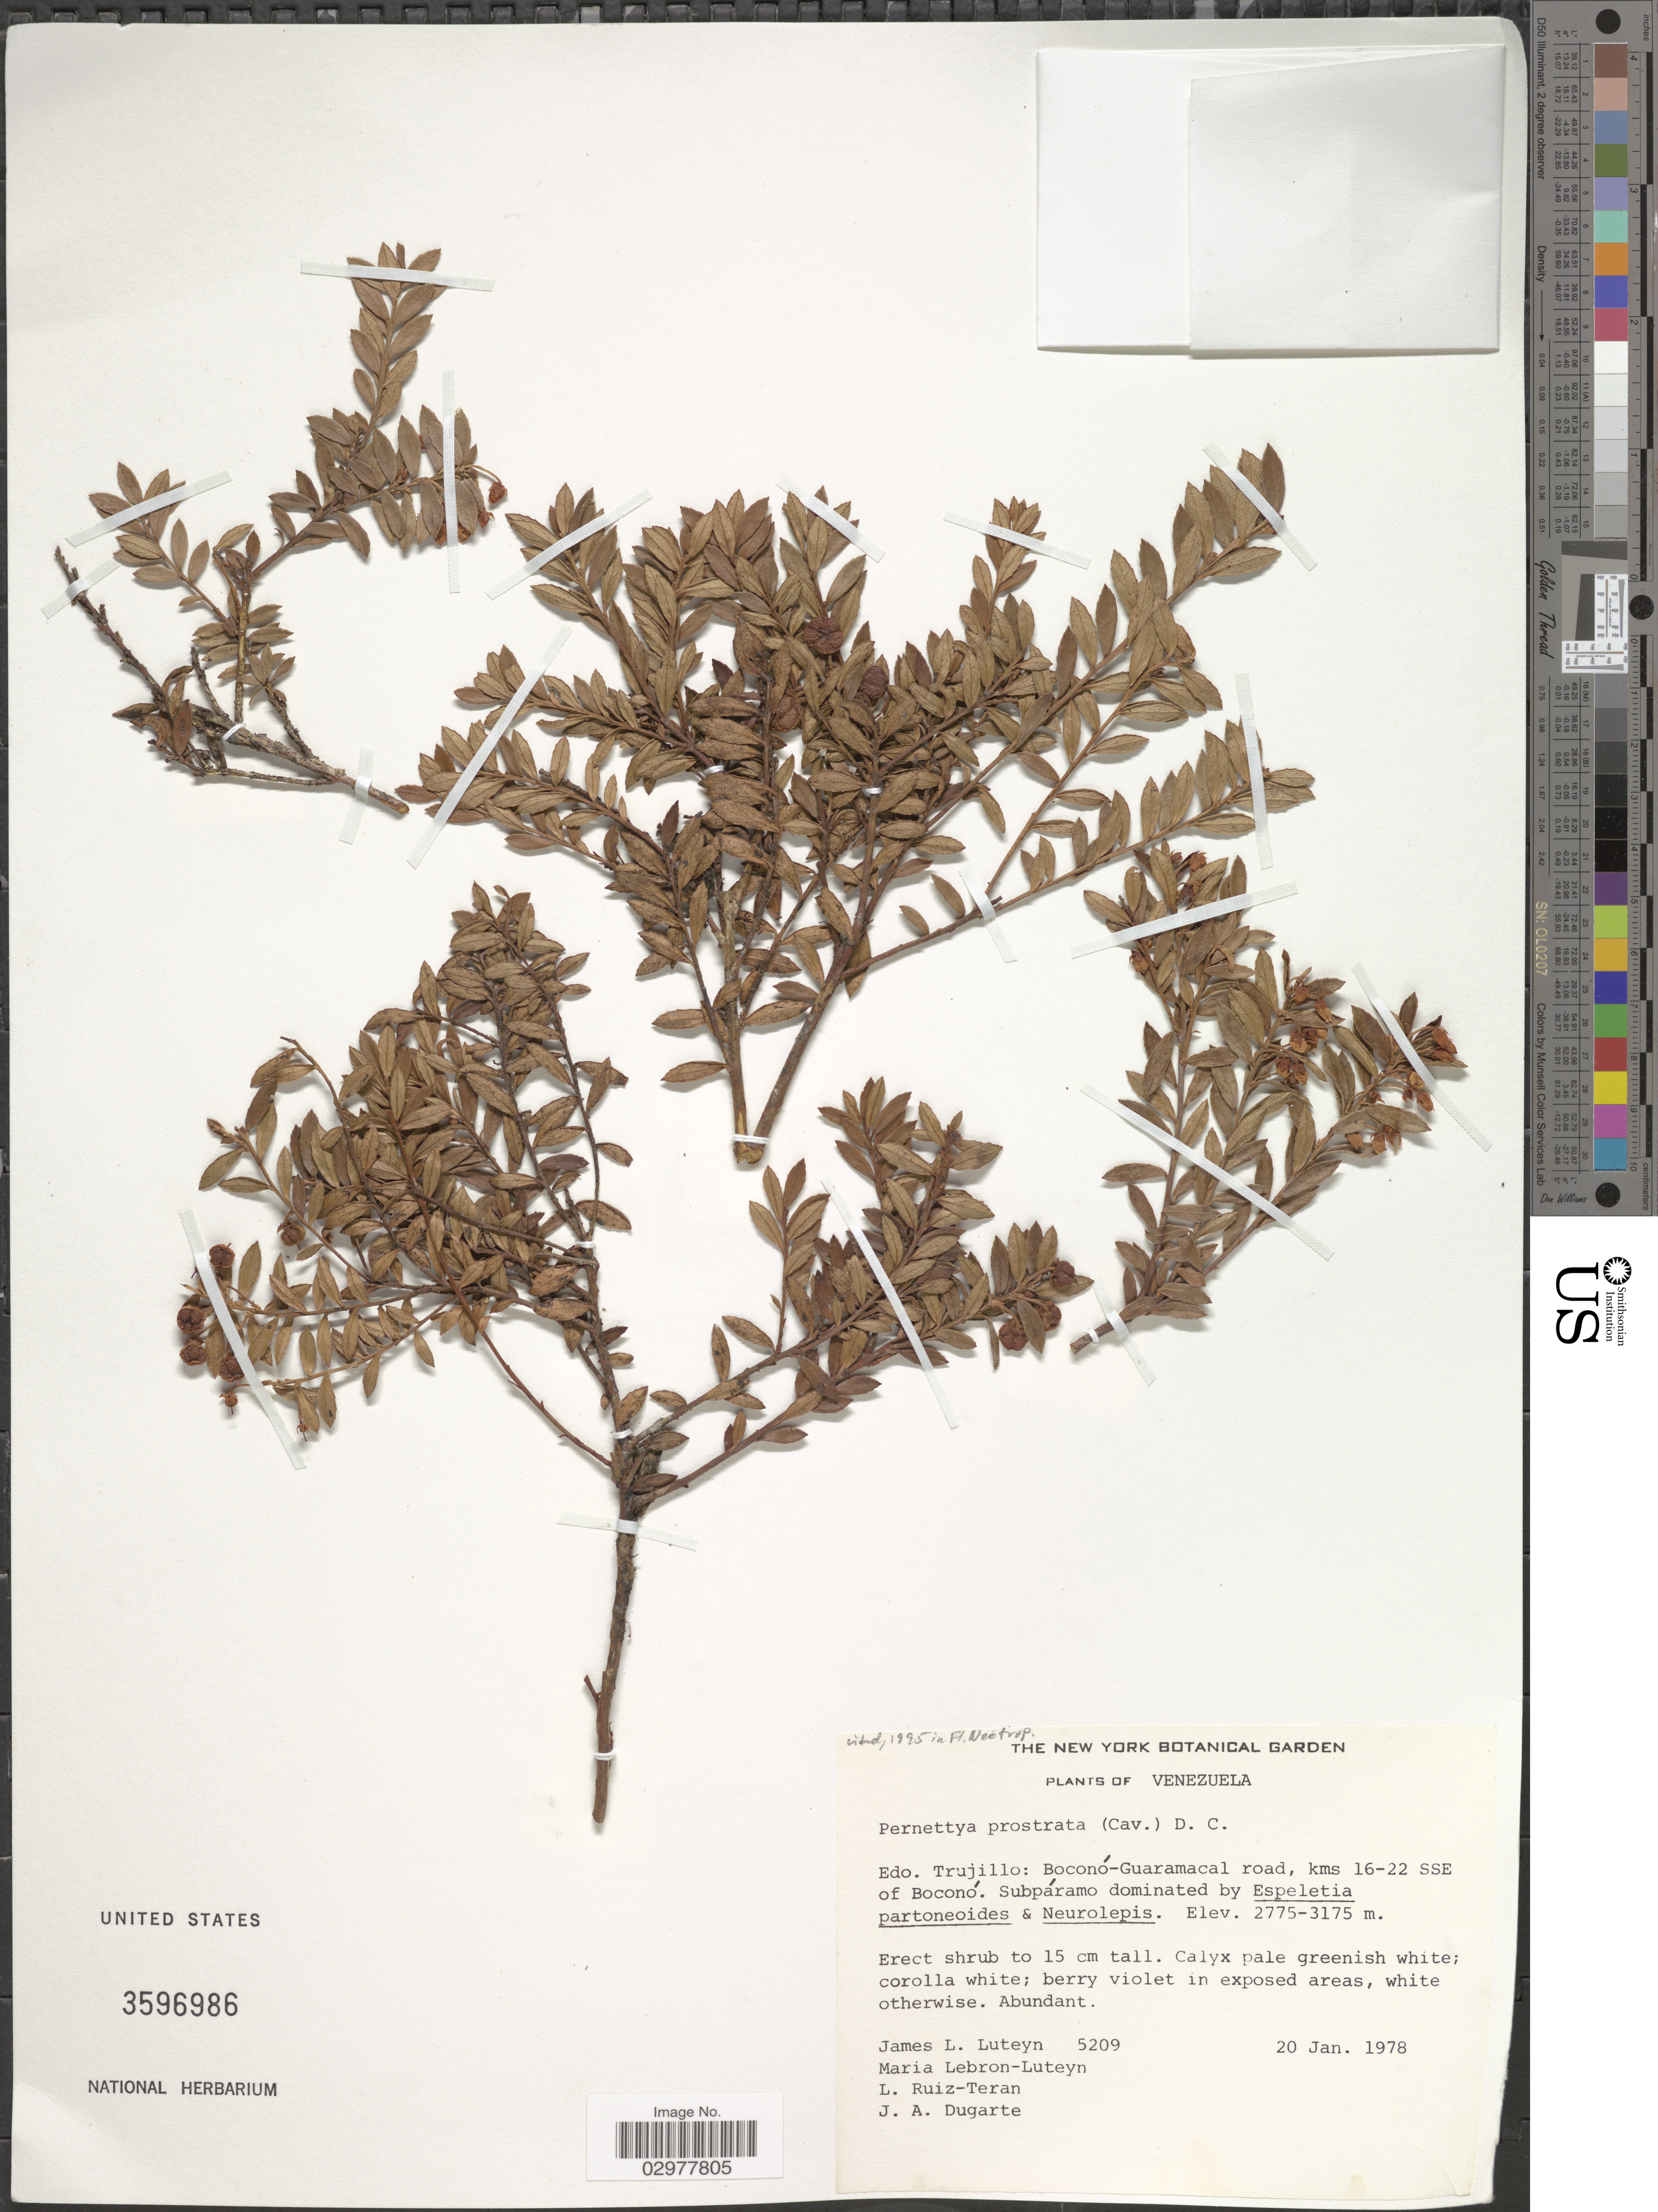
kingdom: Plantae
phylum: Tracheophyta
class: Magnoliopsida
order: Ericales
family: Ericaceae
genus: Pernettya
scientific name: Pernettya prostrata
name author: (Cav.) DC.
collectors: J. Luteyn, M. L. Lebrón-Luteyn, L. E. Ruíz-Terán & J. Dugarte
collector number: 5209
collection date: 1978-01-20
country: Venezuela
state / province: Trujillo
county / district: Boconó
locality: Boconó-Guaramacal road, kms 16-22 SSE of Boconó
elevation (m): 2775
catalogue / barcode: US 3596986